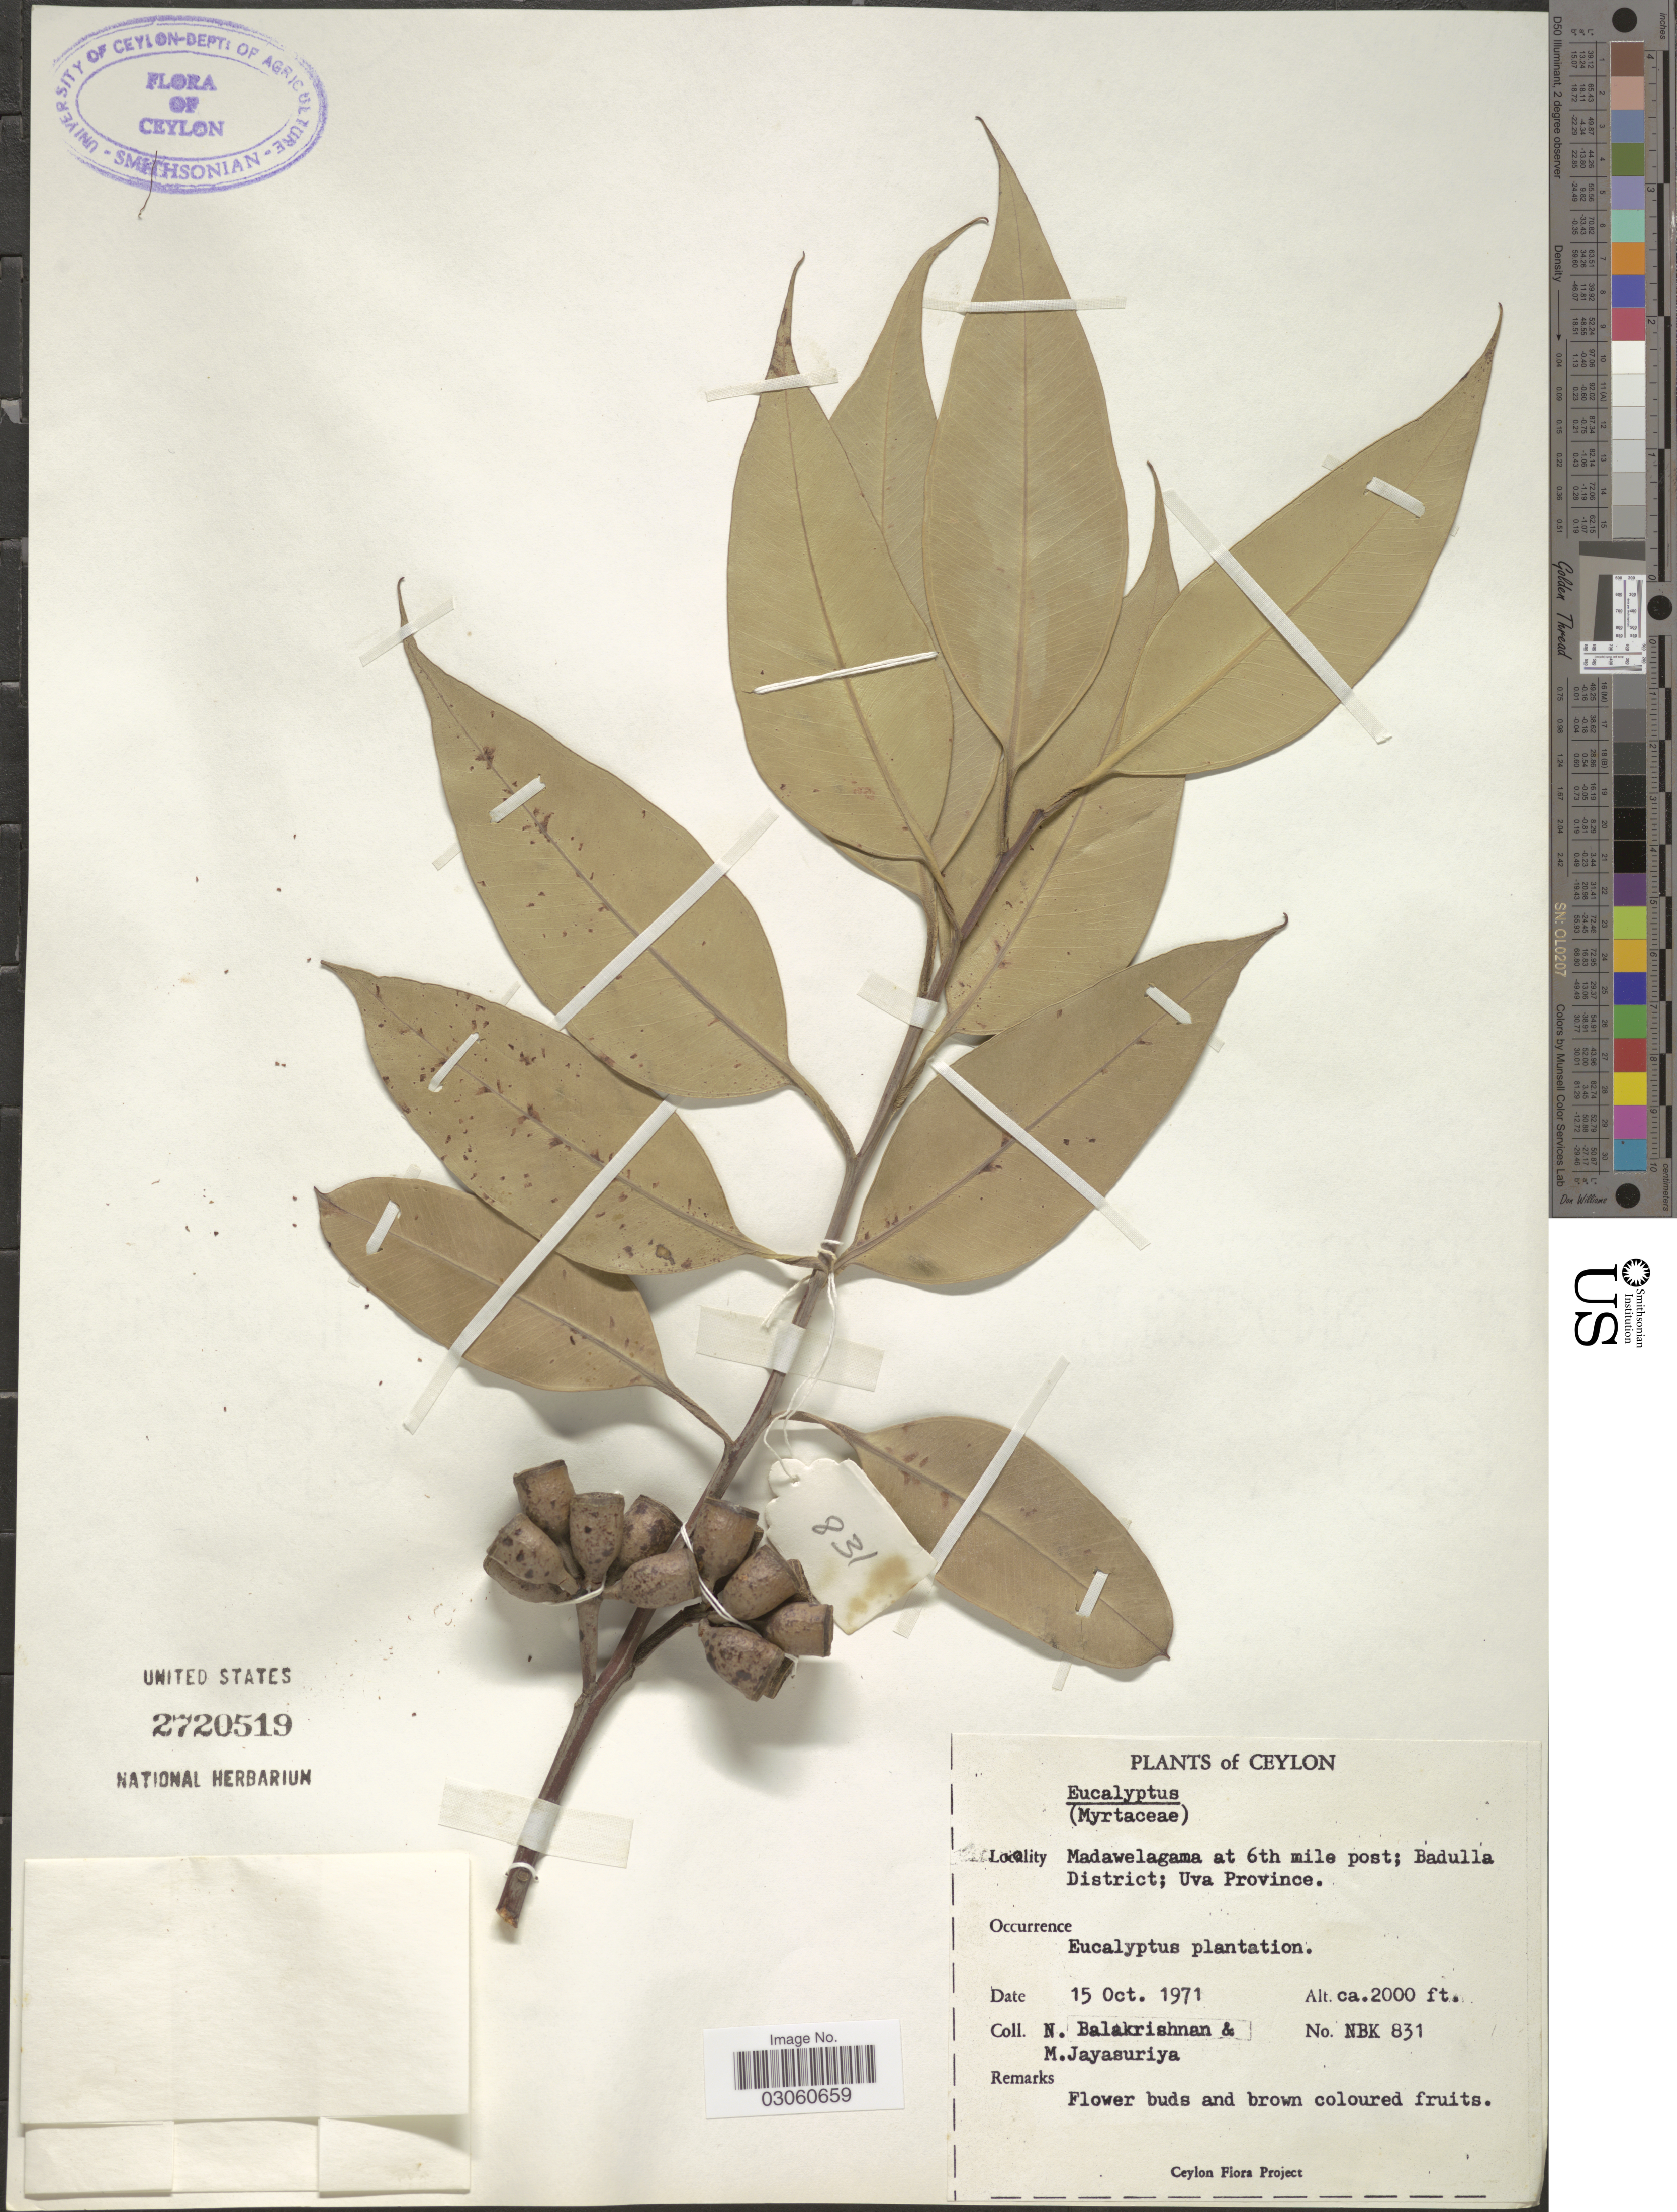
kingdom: Plantae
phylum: Tracheophyta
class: Magnoliopsida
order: Myrtales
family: Myrtaceae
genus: Eucalyptus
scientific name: Eucalyptus sp.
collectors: N. Balakrishnan & M. Jayasuriya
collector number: NBK 831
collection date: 1971-10-15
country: Sri Lanka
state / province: Uva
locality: Ceylon. Madawelagama at 6th mile post; Badulla District.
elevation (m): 610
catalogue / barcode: US 2720519